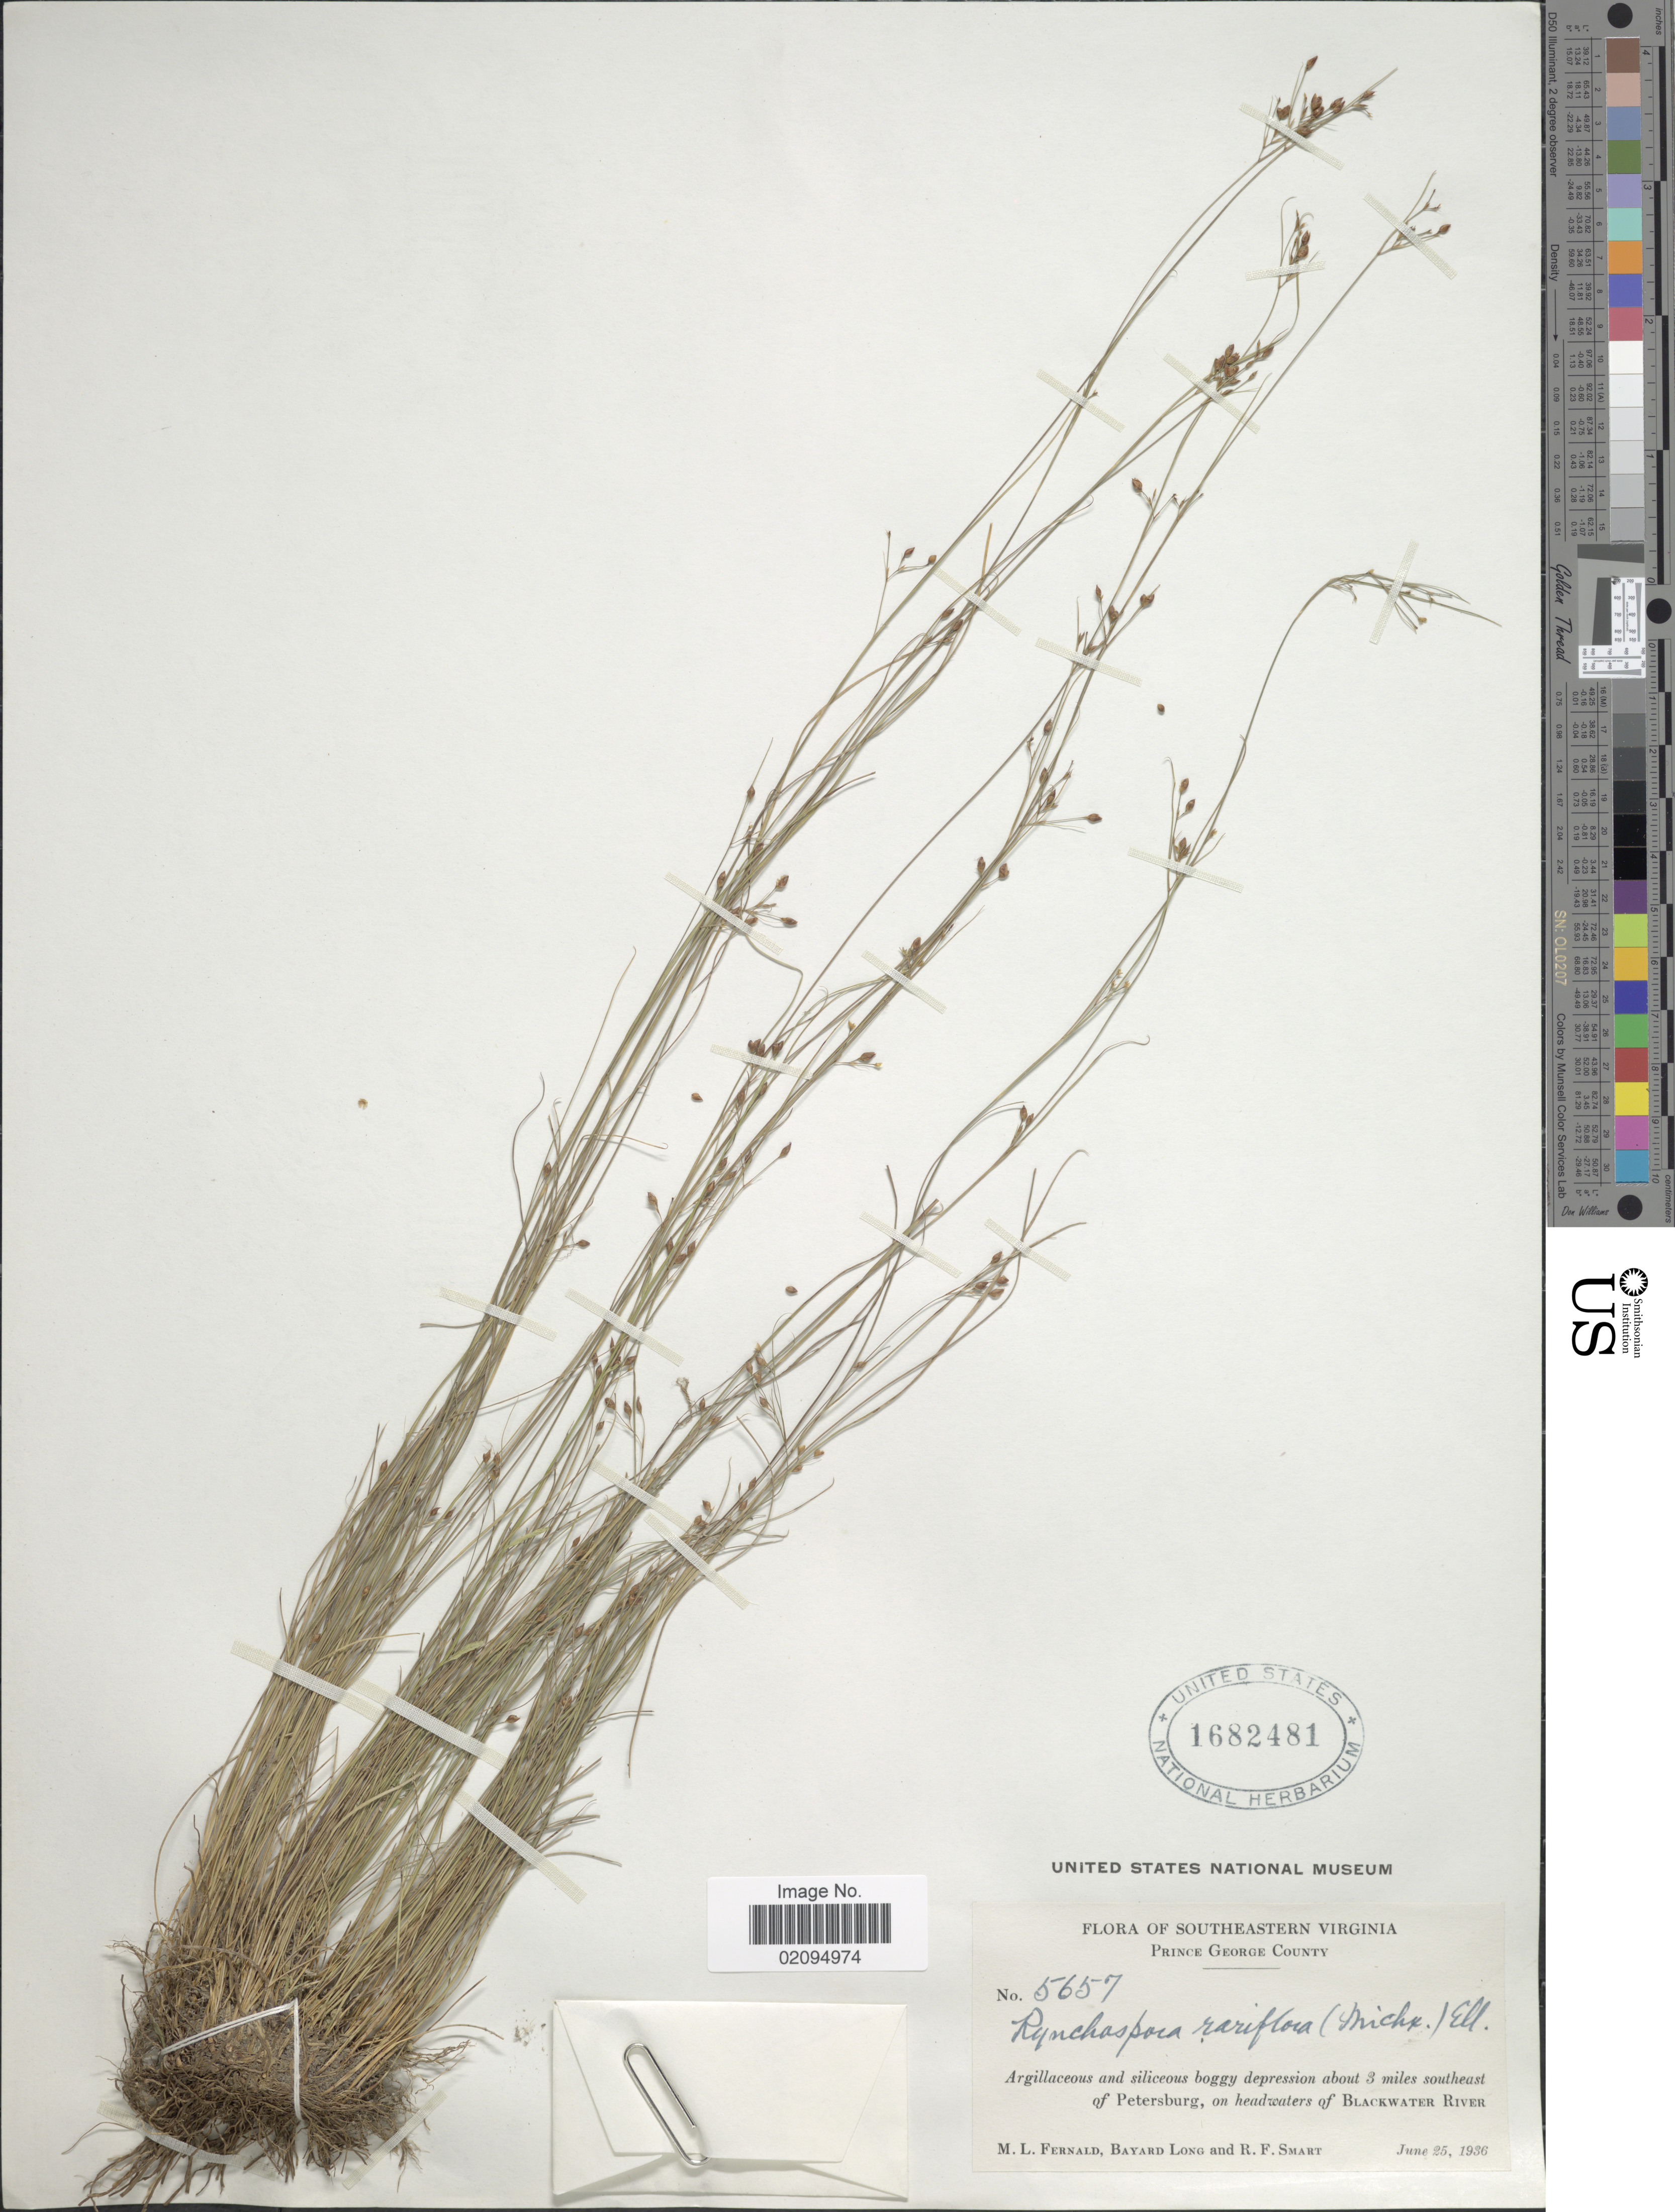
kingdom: Plantae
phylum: Tracheophyta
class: Liliopsida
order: Poales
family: Cyperaceae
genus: Rhynchospora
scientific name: Rhynchospora rariflora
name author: (Michx.) Elliott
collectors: M. L. Fernald, B. Long & R. Smart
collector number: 5657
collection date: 1936-06-25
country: United States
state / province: Virginia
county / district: Prince George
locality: Southeastern Virginia, Prince George County. About 3 miles southeast of Petersburg, on headwaters of Blackwater River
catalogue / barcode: US 1682481